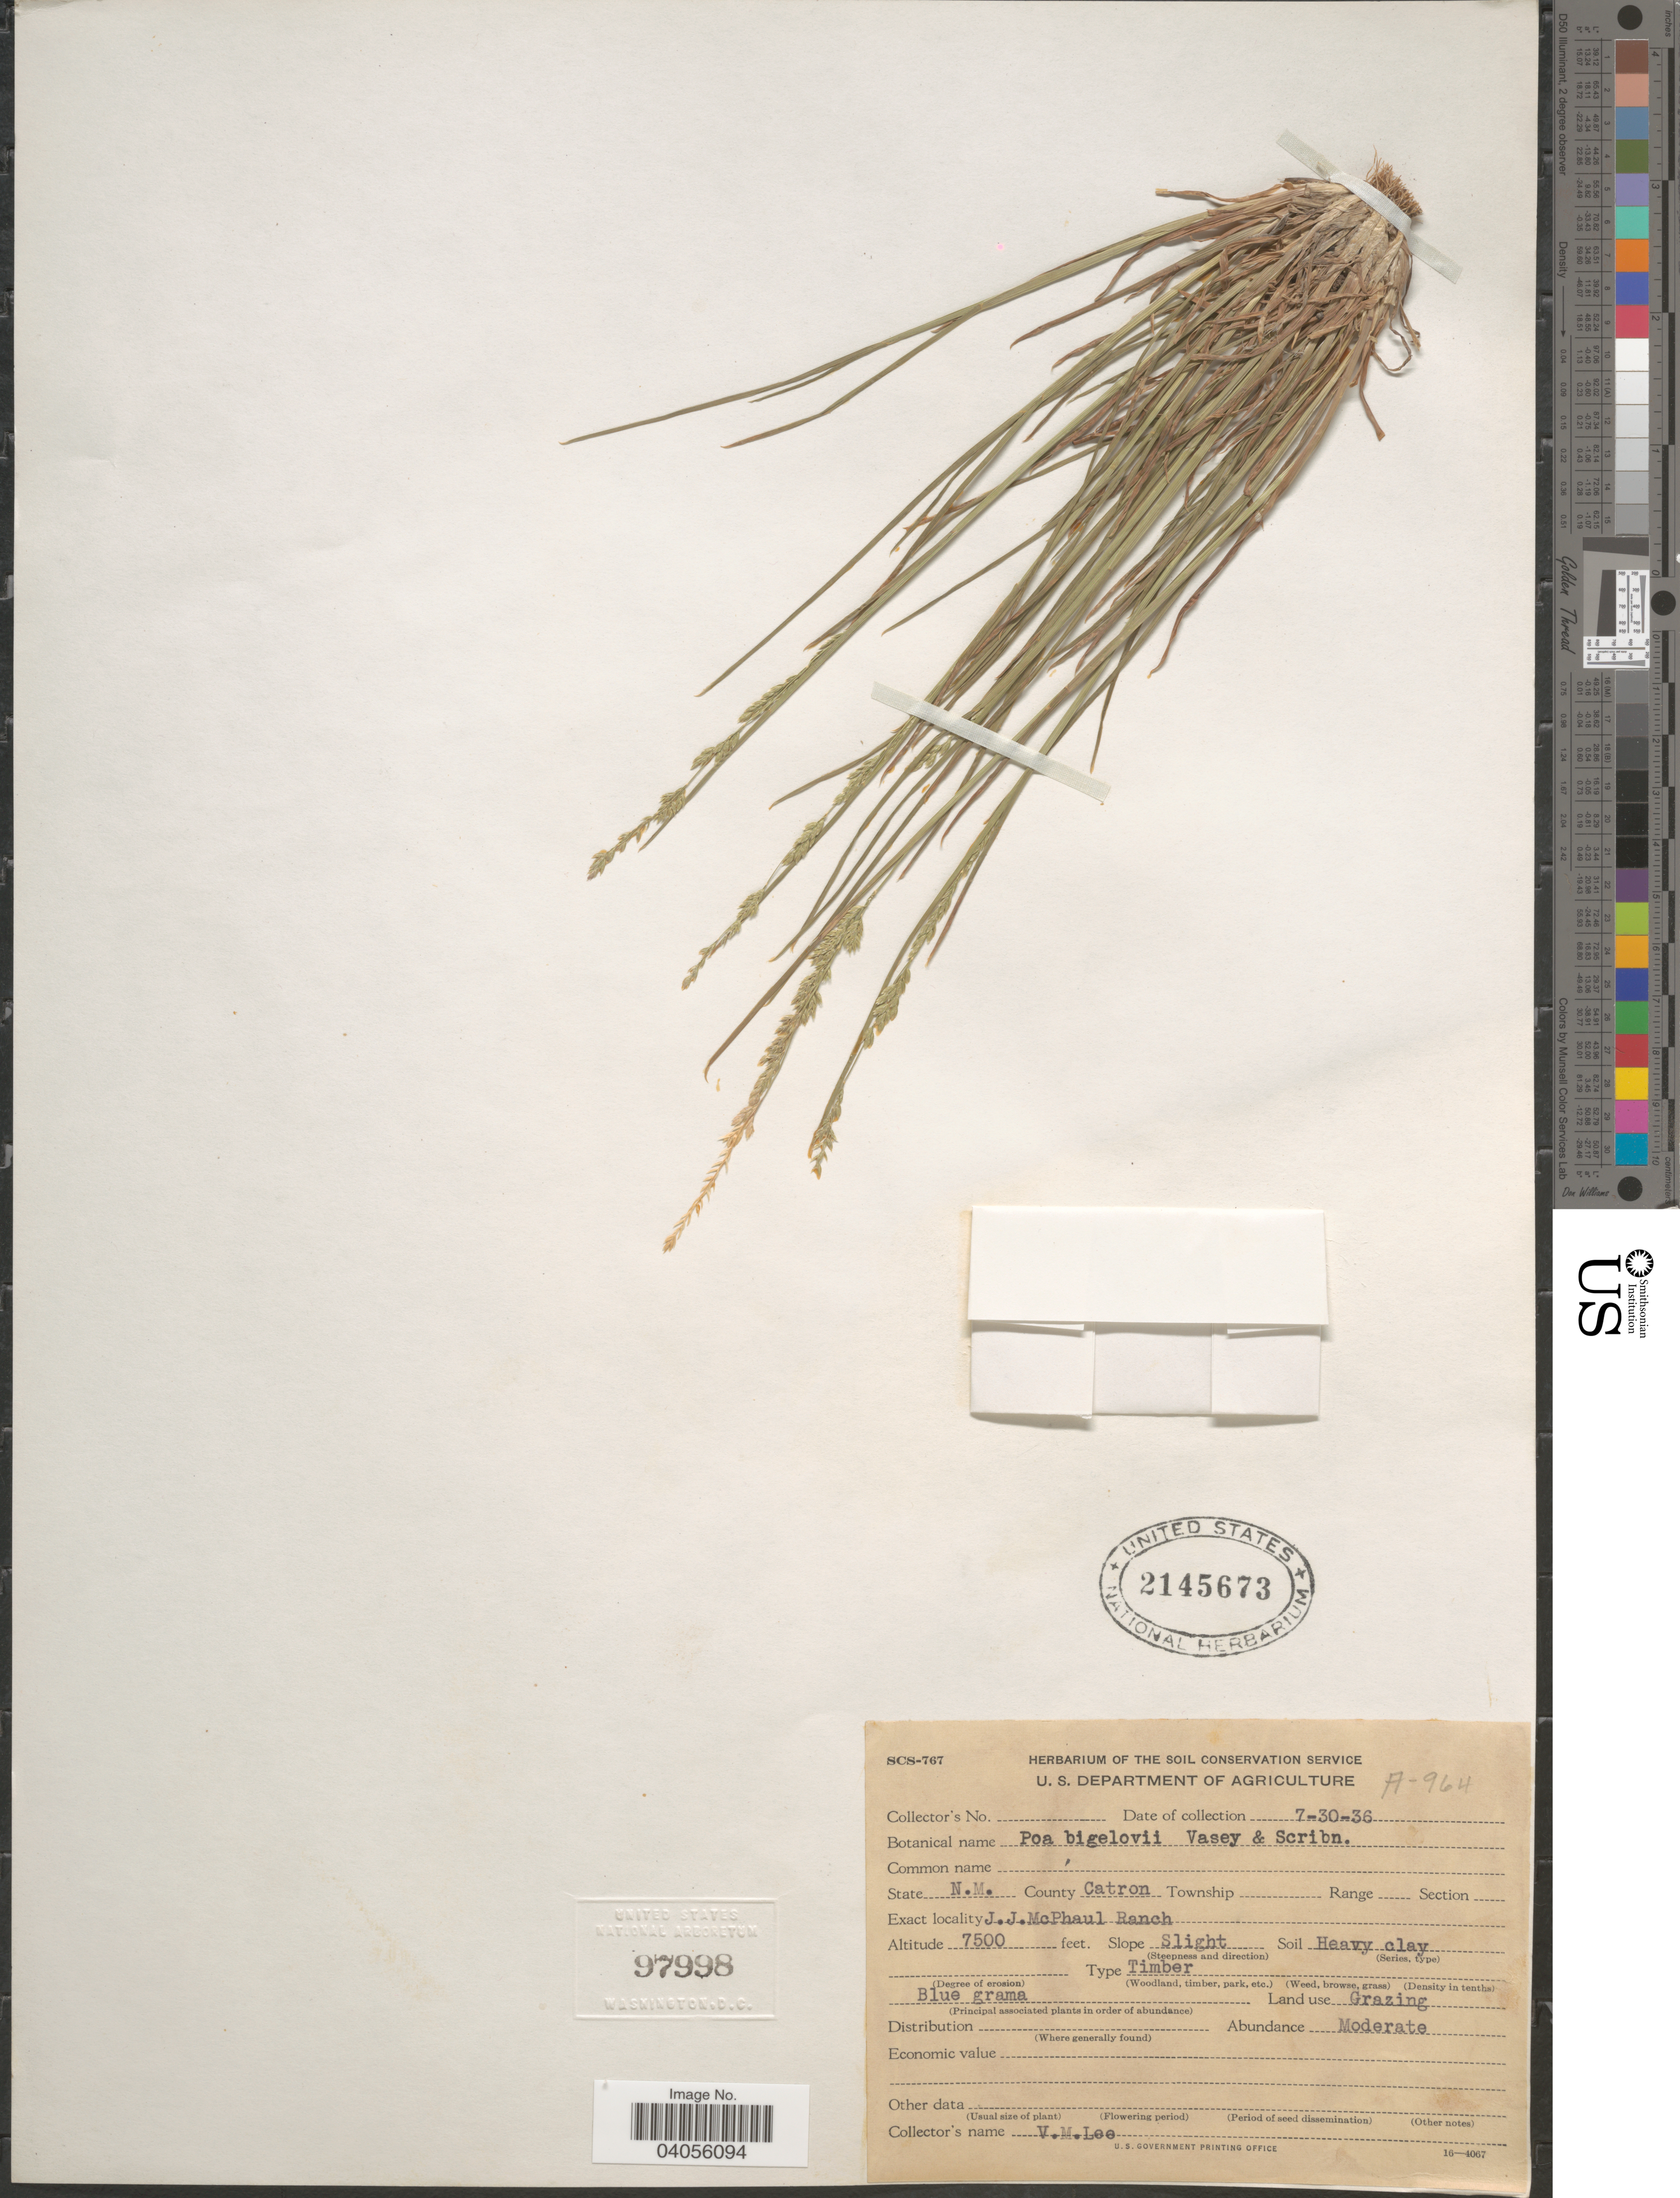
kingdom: Plantae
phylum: Tracheophyta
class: Liliopsida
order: Poales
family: Poaceae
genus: Poa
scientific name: Poa bigelovii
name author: Vasey & Scribn.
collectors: V. Lee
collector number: A-964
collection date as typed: Transcribed d/m/y: 30/7/36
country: United States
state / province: New Mexico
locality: County Catron. J. J. McPhaul Ranch.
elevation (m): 2286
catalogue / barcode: US 2145673